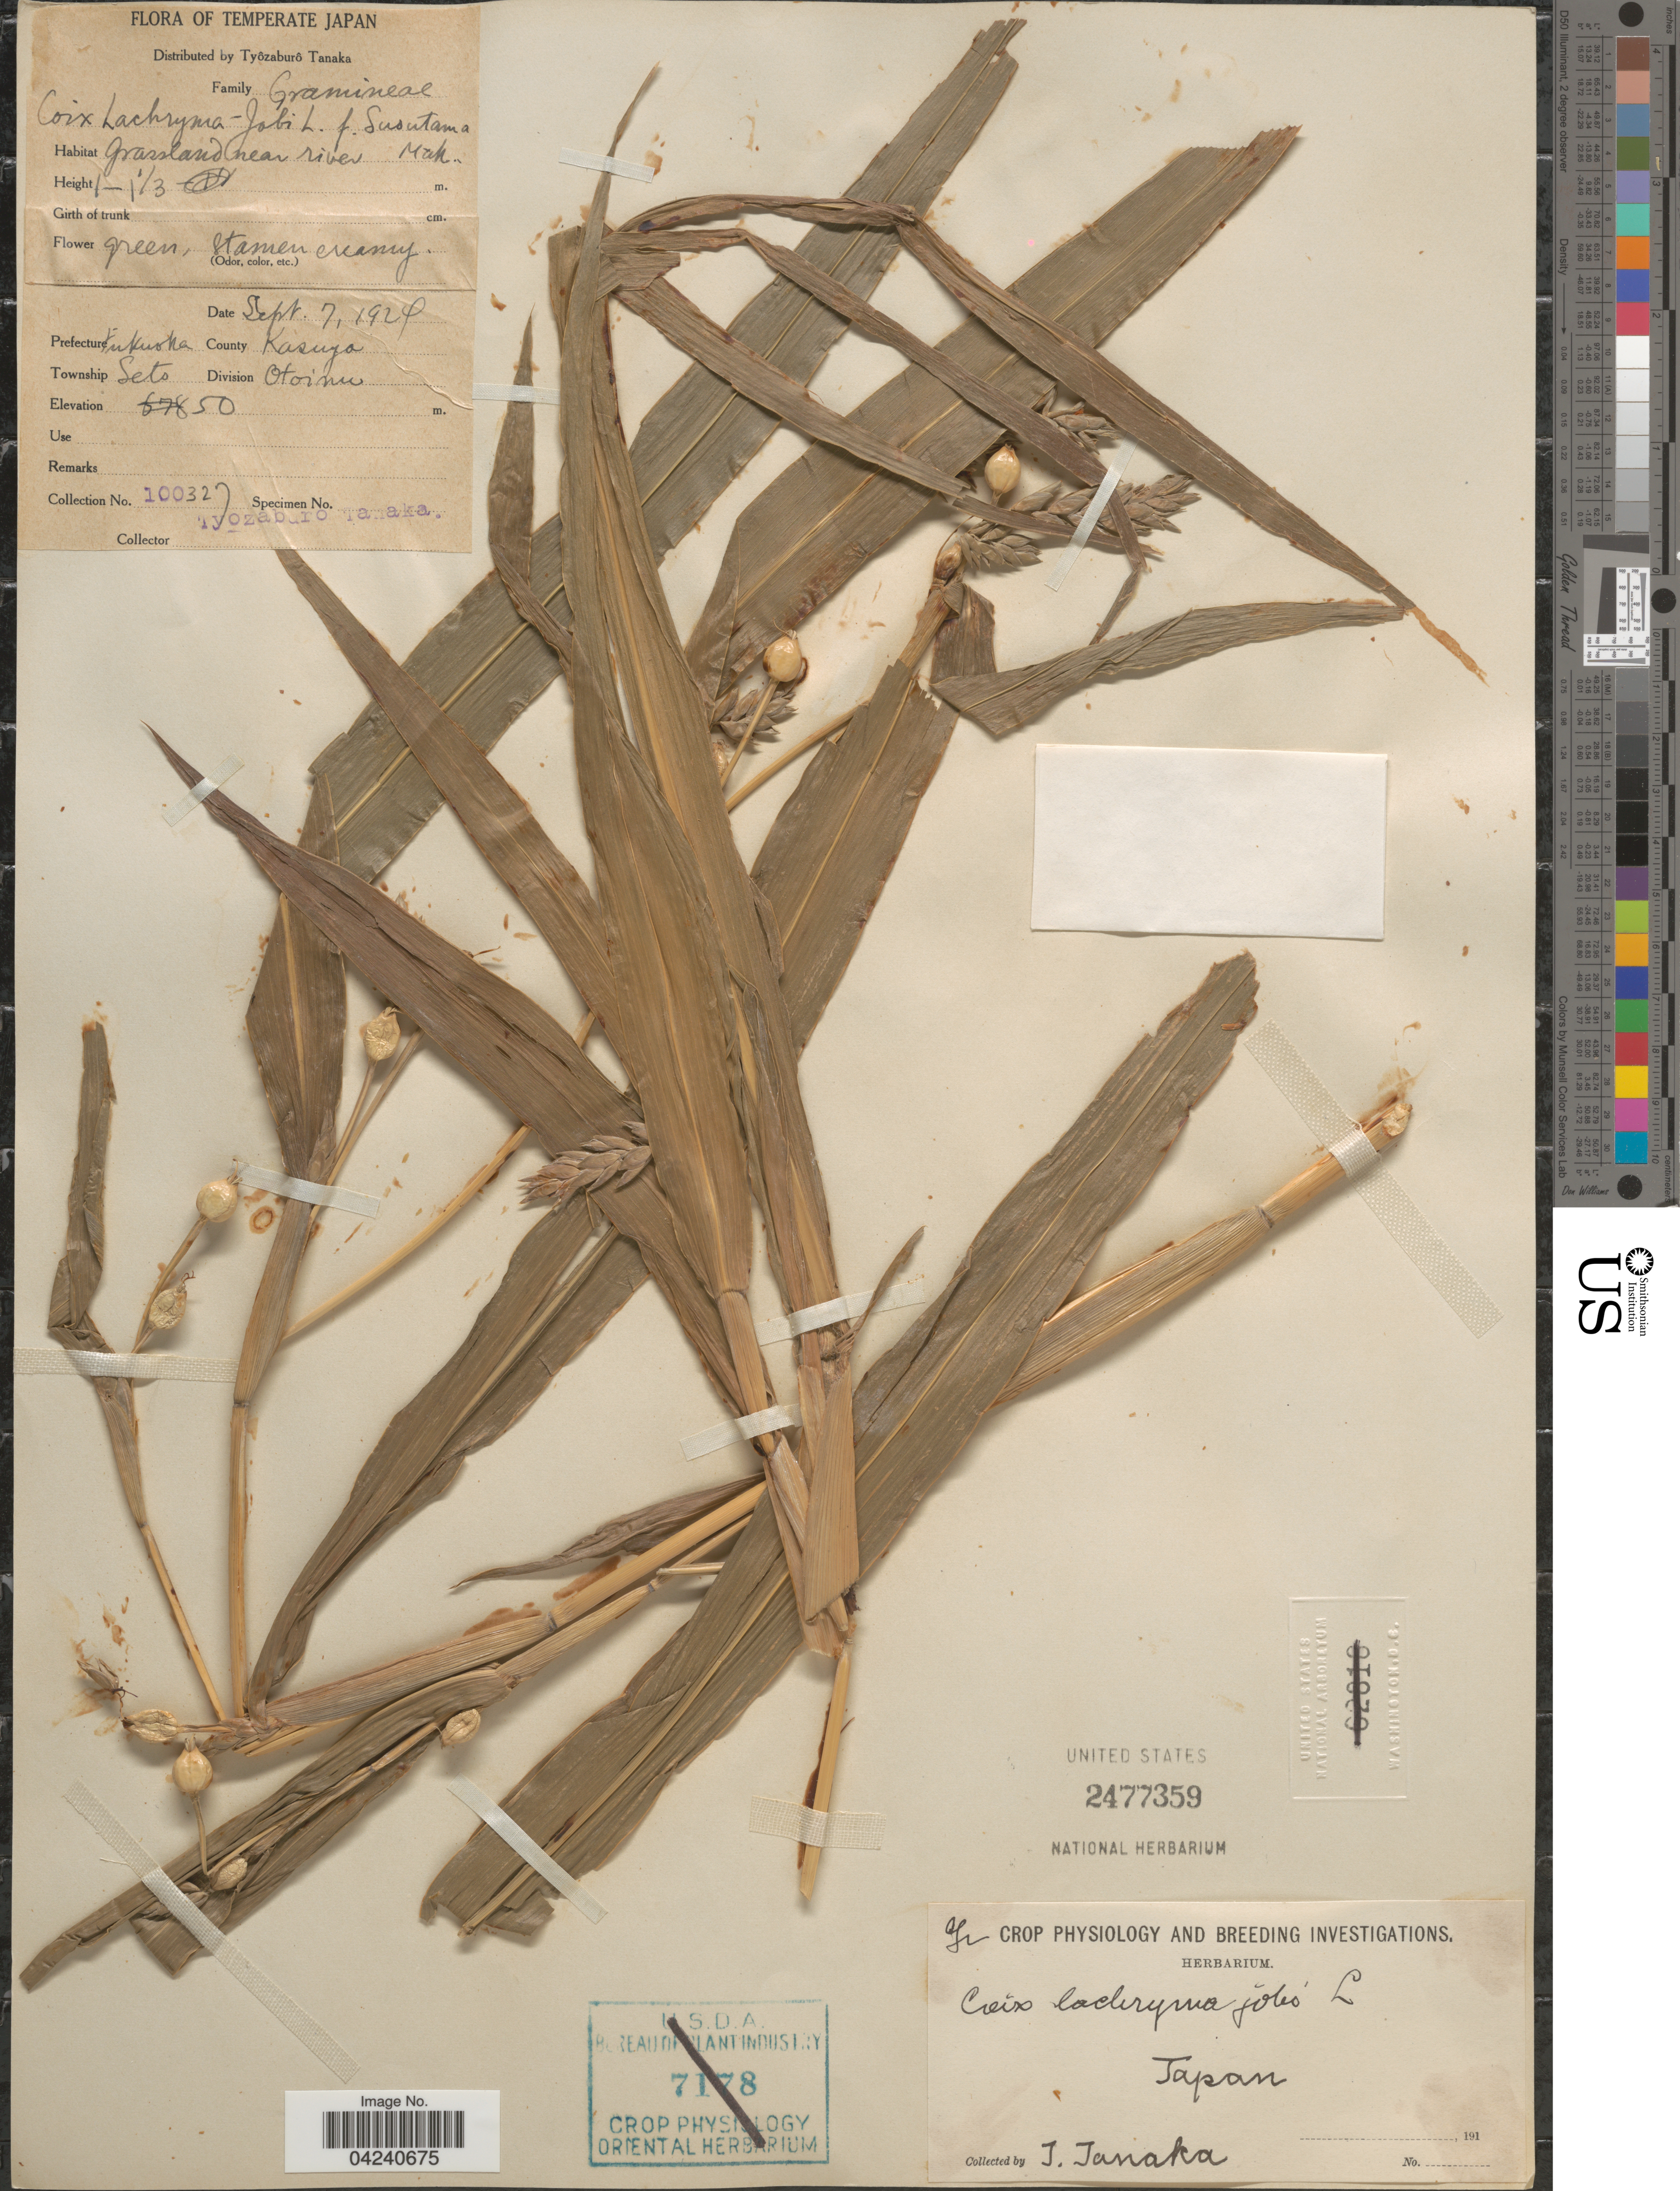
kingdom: Plantae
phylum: Tracheophyta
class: Liliopsida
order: Poales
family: Poaceae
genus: Coix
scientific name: Coix lacryma-jobi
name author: L.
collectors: T. Tanaka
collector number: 100327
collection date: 1929-09-07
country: Japan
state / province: Hukuoka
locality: Temperate Japan. Prefecture Fukuoka. County Kasuya. Township Seto. Division Otoinu.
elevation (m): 50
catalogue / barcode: US 2477359